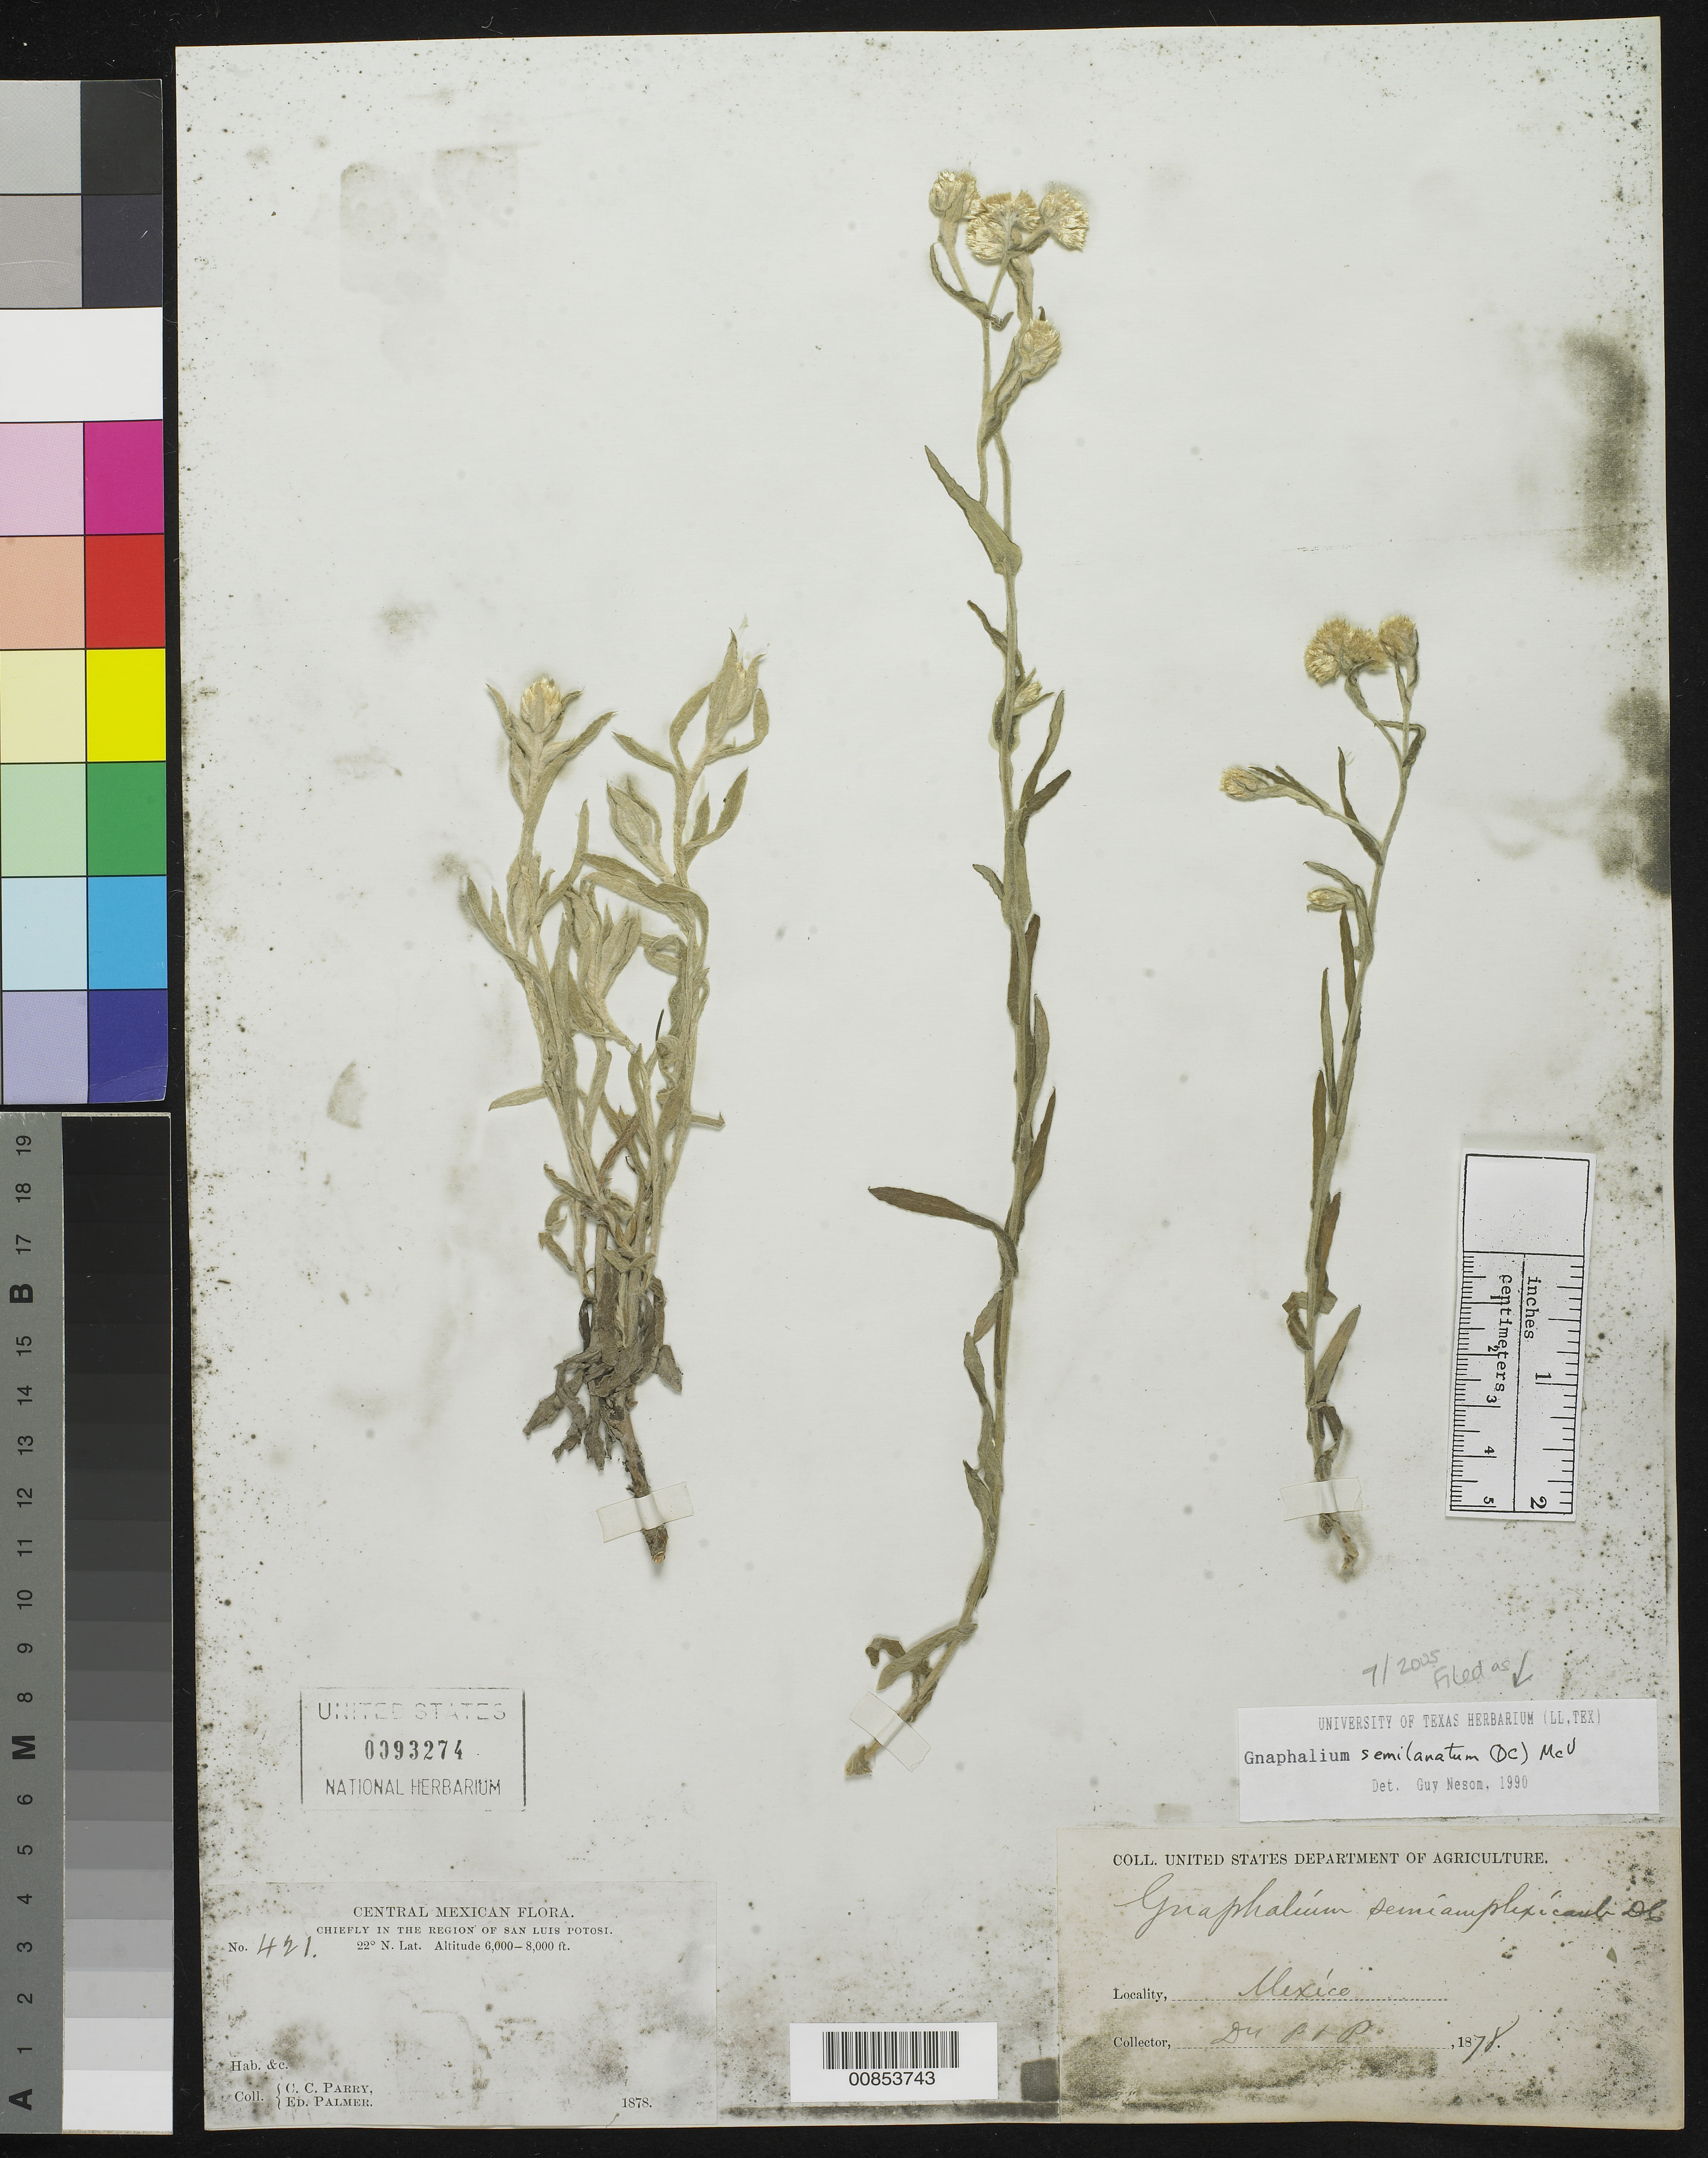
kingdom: Plantae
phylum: Tracheophyta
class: Magnoliopsida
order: Asterales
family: Asteraceae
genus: Pseudognaphalium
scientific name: Pseudognaphalium semilanatum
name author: (DC.) Anderb.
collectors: C. C. Parry & E. Palmer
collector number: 421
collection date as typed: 1878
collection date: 1878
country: Mexico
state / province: San Luis Potosí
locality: Chiefly in the region of San Luis Potosí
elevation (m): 1829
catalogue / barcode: US 93274